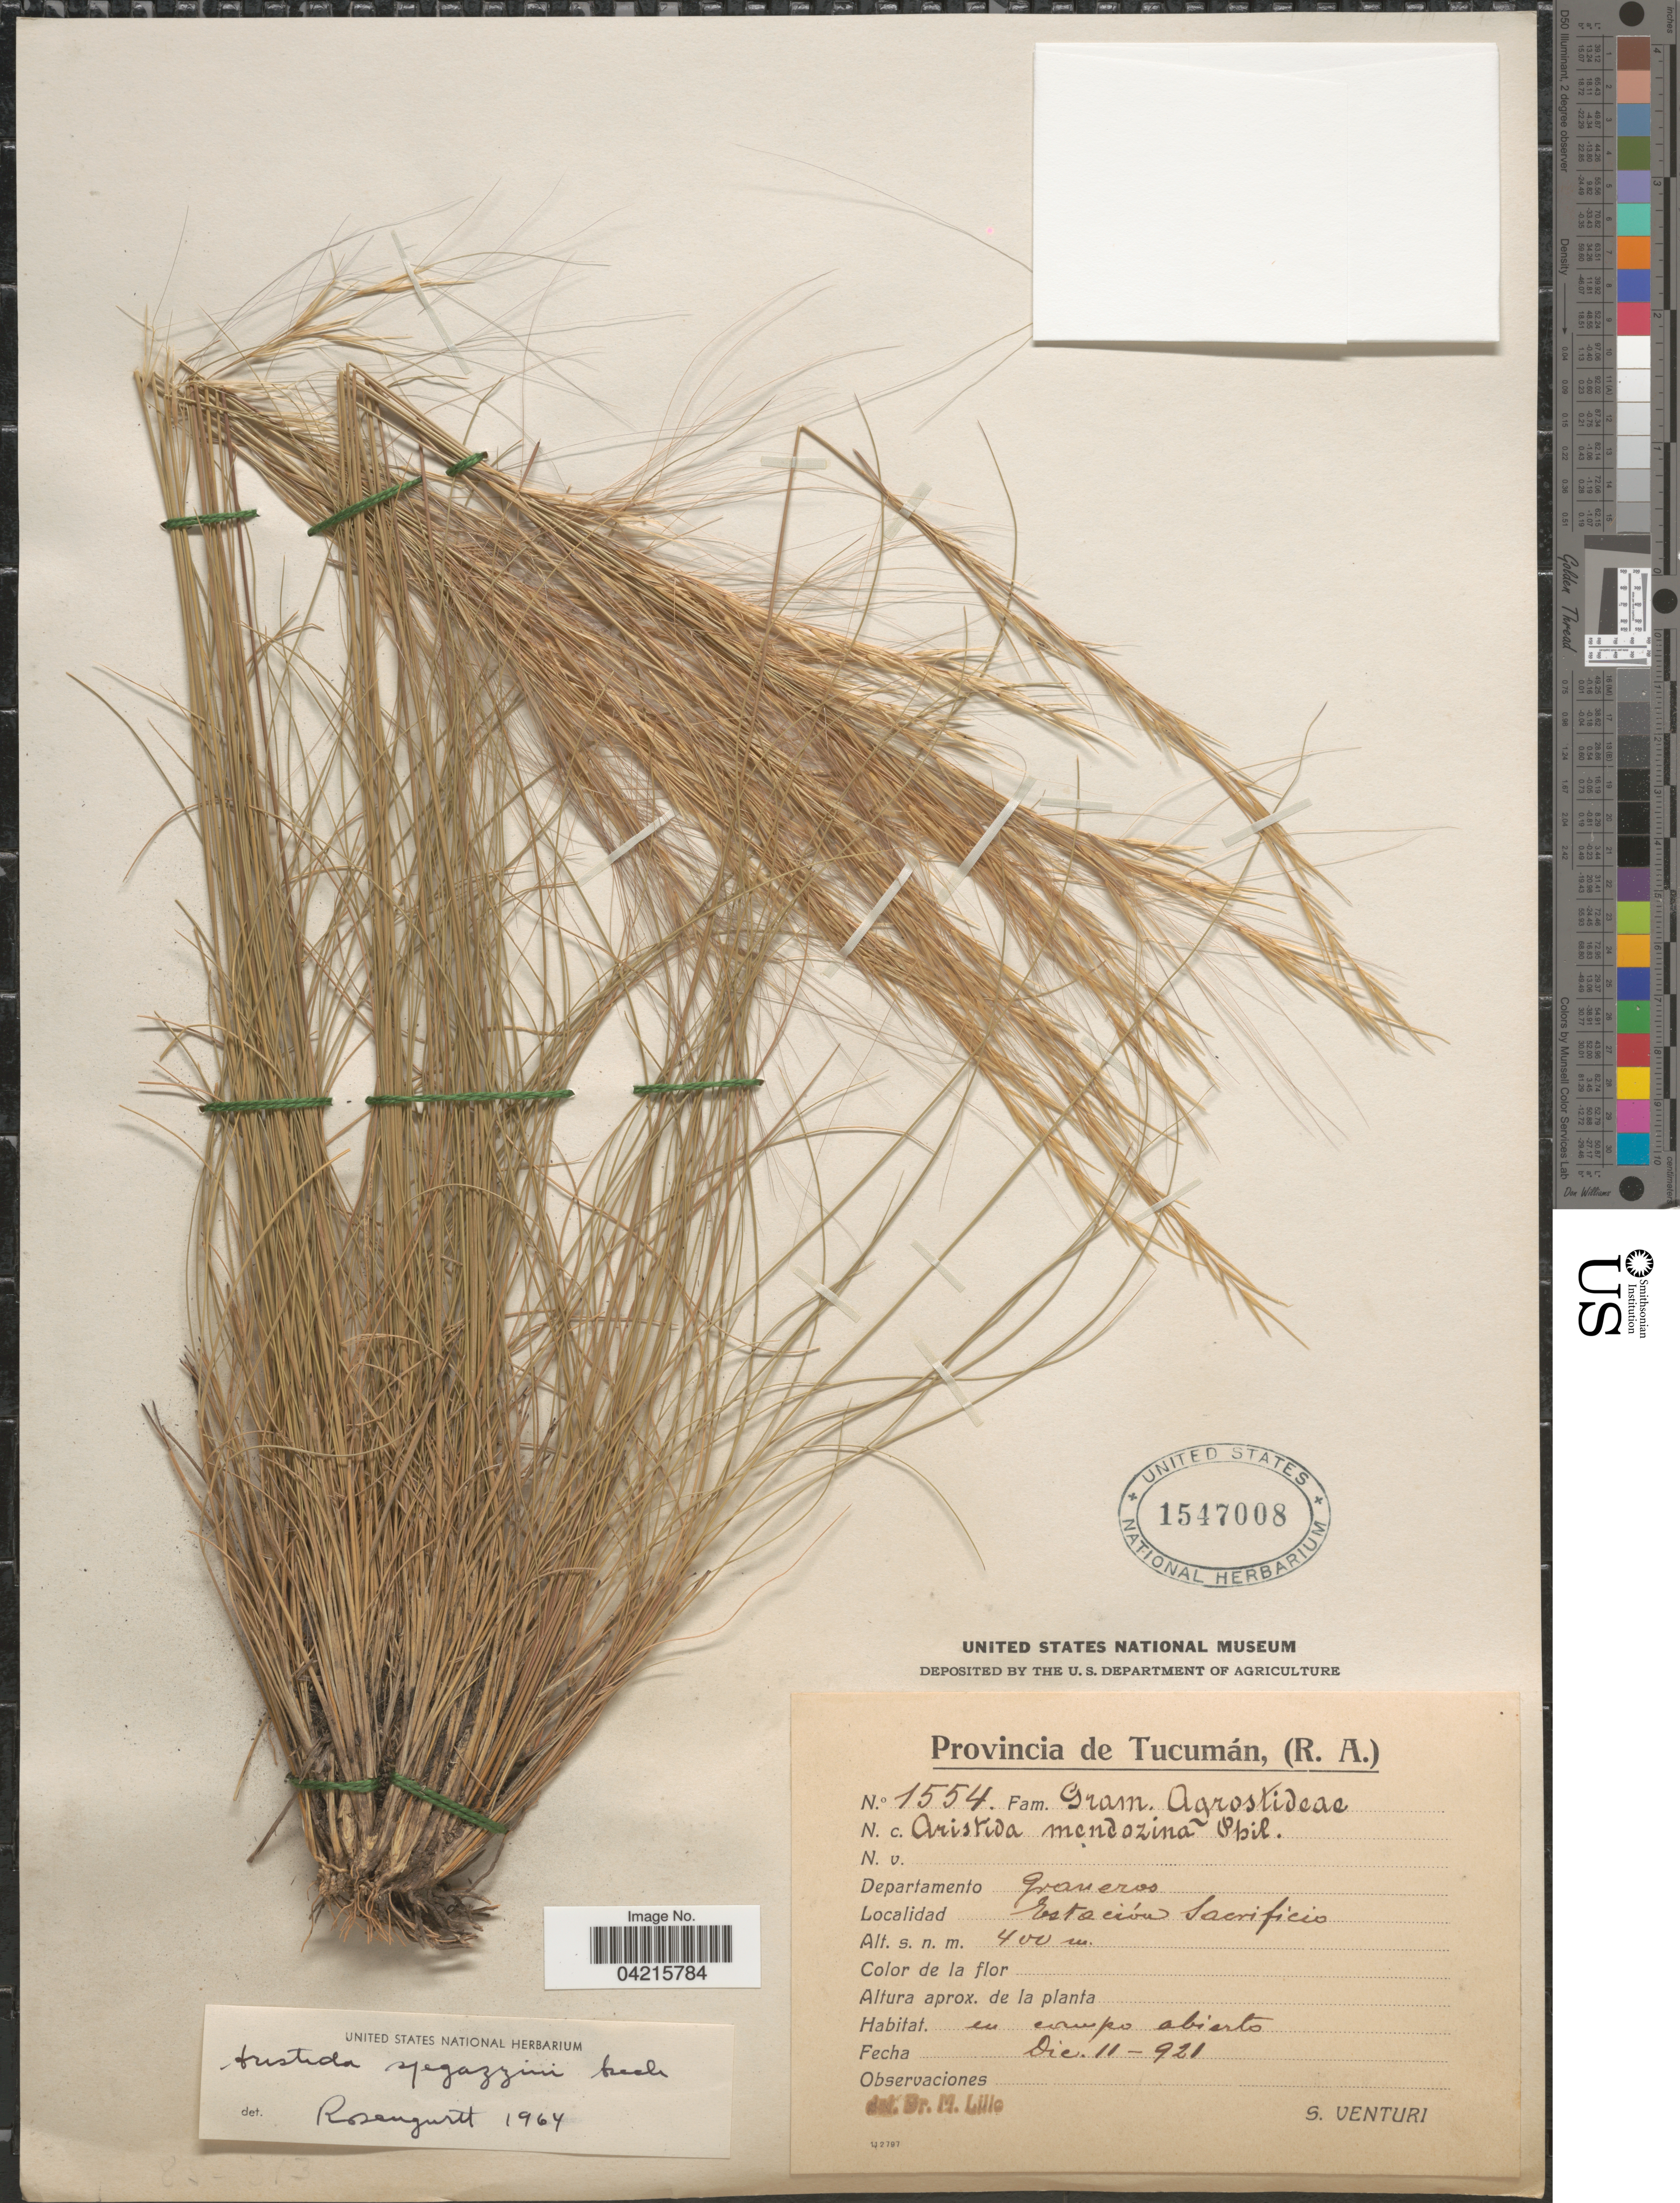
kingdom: Plantae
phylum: Tracheophyta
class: Liliopsida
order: Poales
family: Poaceae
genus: Aristida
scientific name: Aristida spegazzinii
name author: Arechav.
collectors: S. Venturi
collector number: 1554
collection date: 1921-12-11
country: Argentina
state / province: Tucuman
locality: Departamento Graneros. Estación Sacrificio,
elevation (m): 400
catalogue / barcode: US 1547008